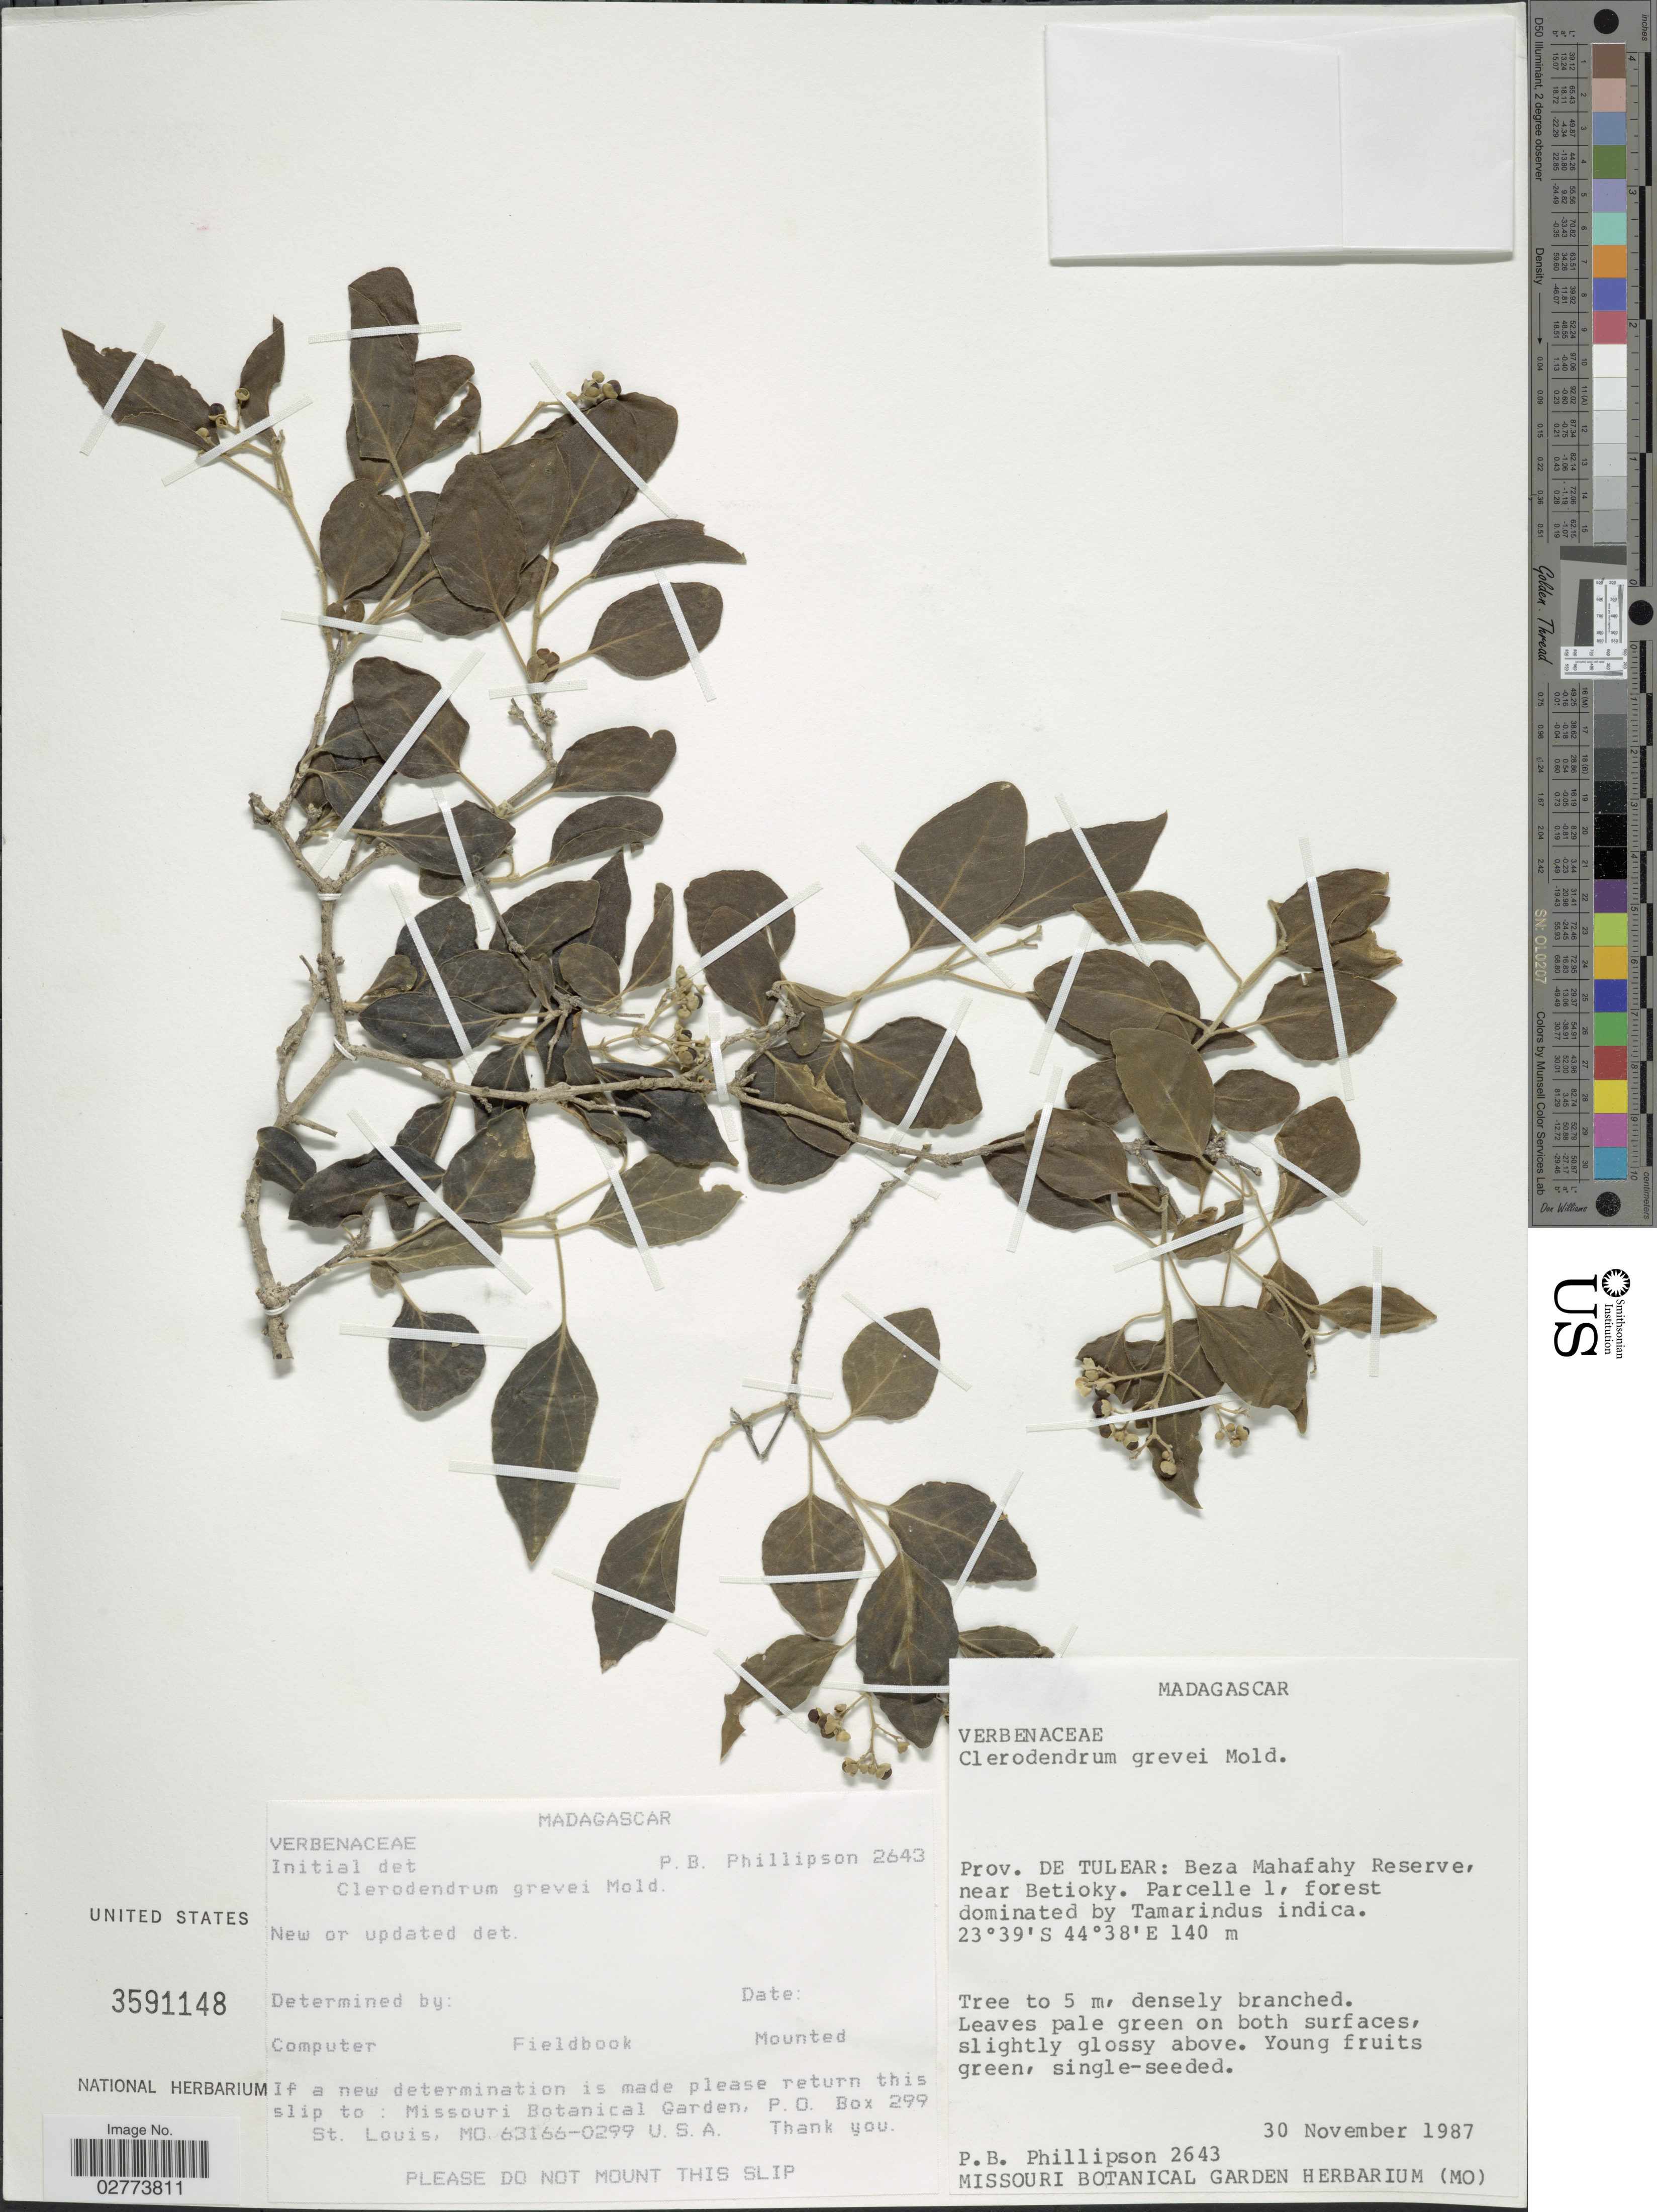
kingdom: Plantae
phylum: Tracheophyta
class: Magnoliopsida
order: Lamiales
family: Lamiaceae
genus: Clerodendrum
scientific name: Clerodendrum grevei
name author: Moldenke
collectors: P. B. Phillipson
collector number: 2643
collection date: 1987-11-30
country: Madagascar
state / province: Atsimo-Andrefana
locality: Prov. de Tulear: Beza Mahafahy Reserve, near Betioky, Parcelle 1.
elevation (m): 140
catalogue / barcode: US 3591148